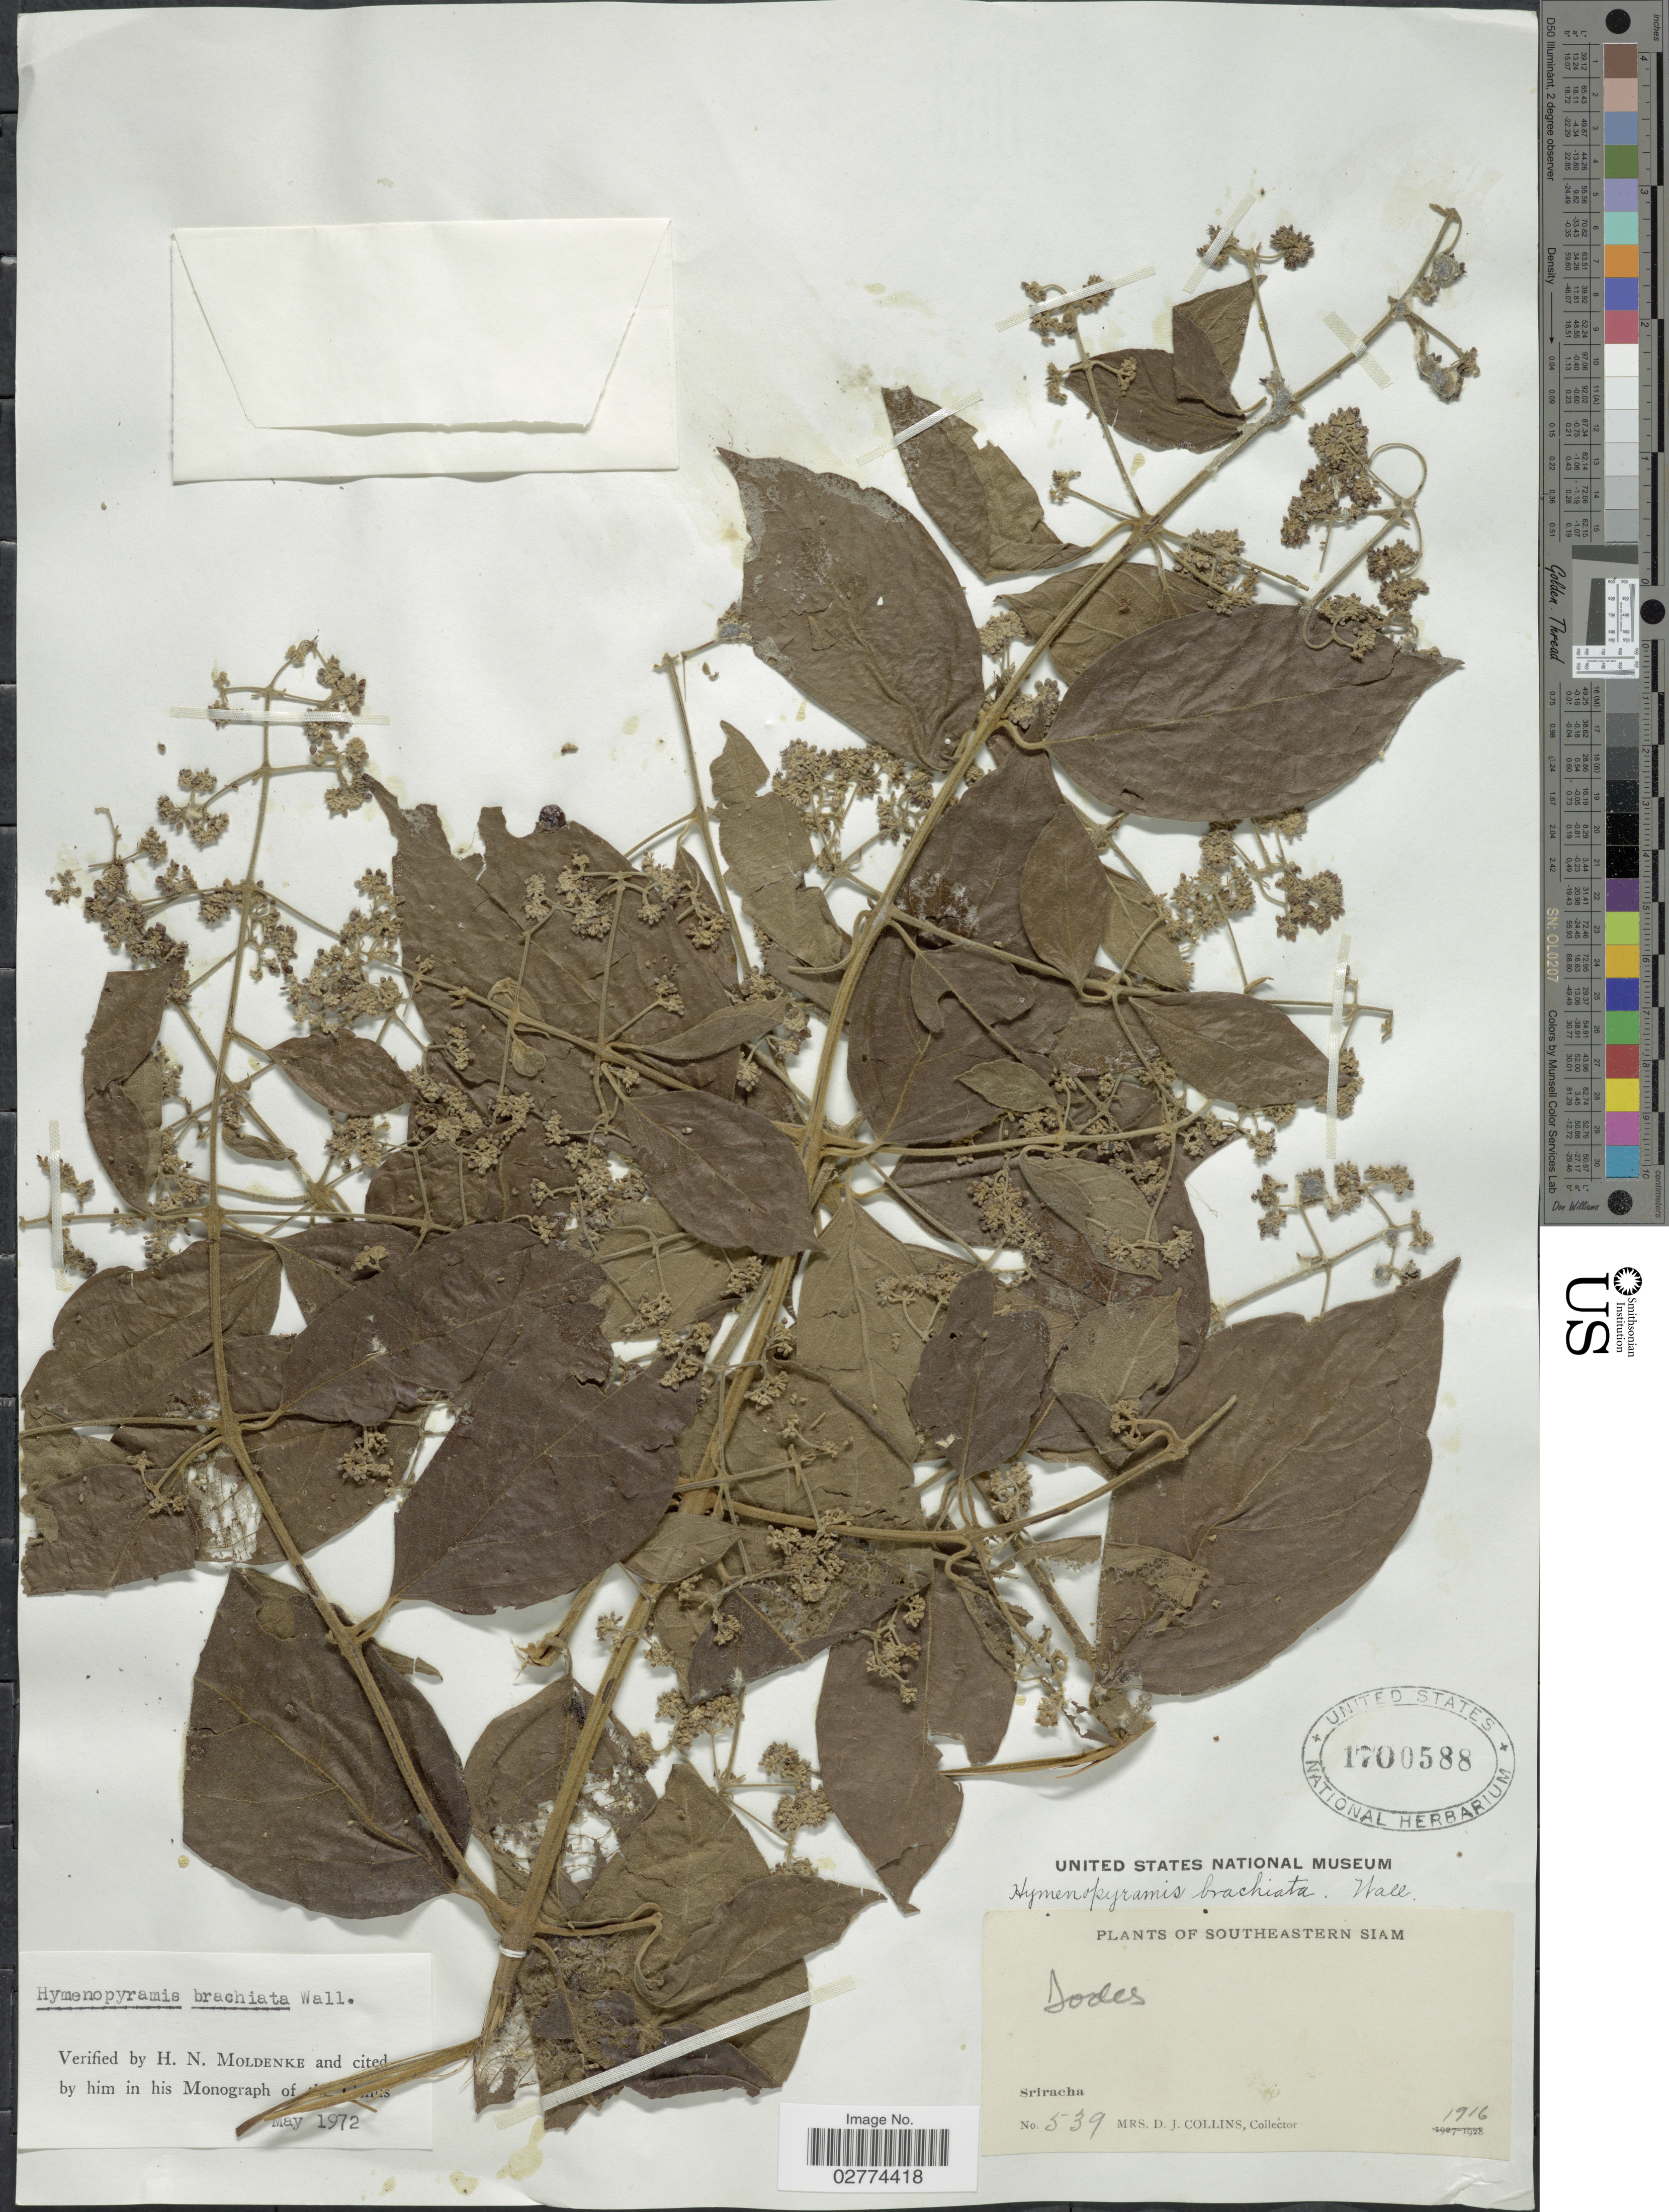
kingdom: Plantae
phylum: Tracheophyta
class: Magnoliopsida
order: Lamiales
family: Lamiaceae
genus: Hymenopyramis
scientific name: Hymenopyramis brachiata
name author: Wall.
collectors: Mrs. D. J. Collins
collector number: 539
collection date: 1916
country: Thailand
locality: Southeastern Siam. Sriracha.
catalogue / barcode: US 1700588